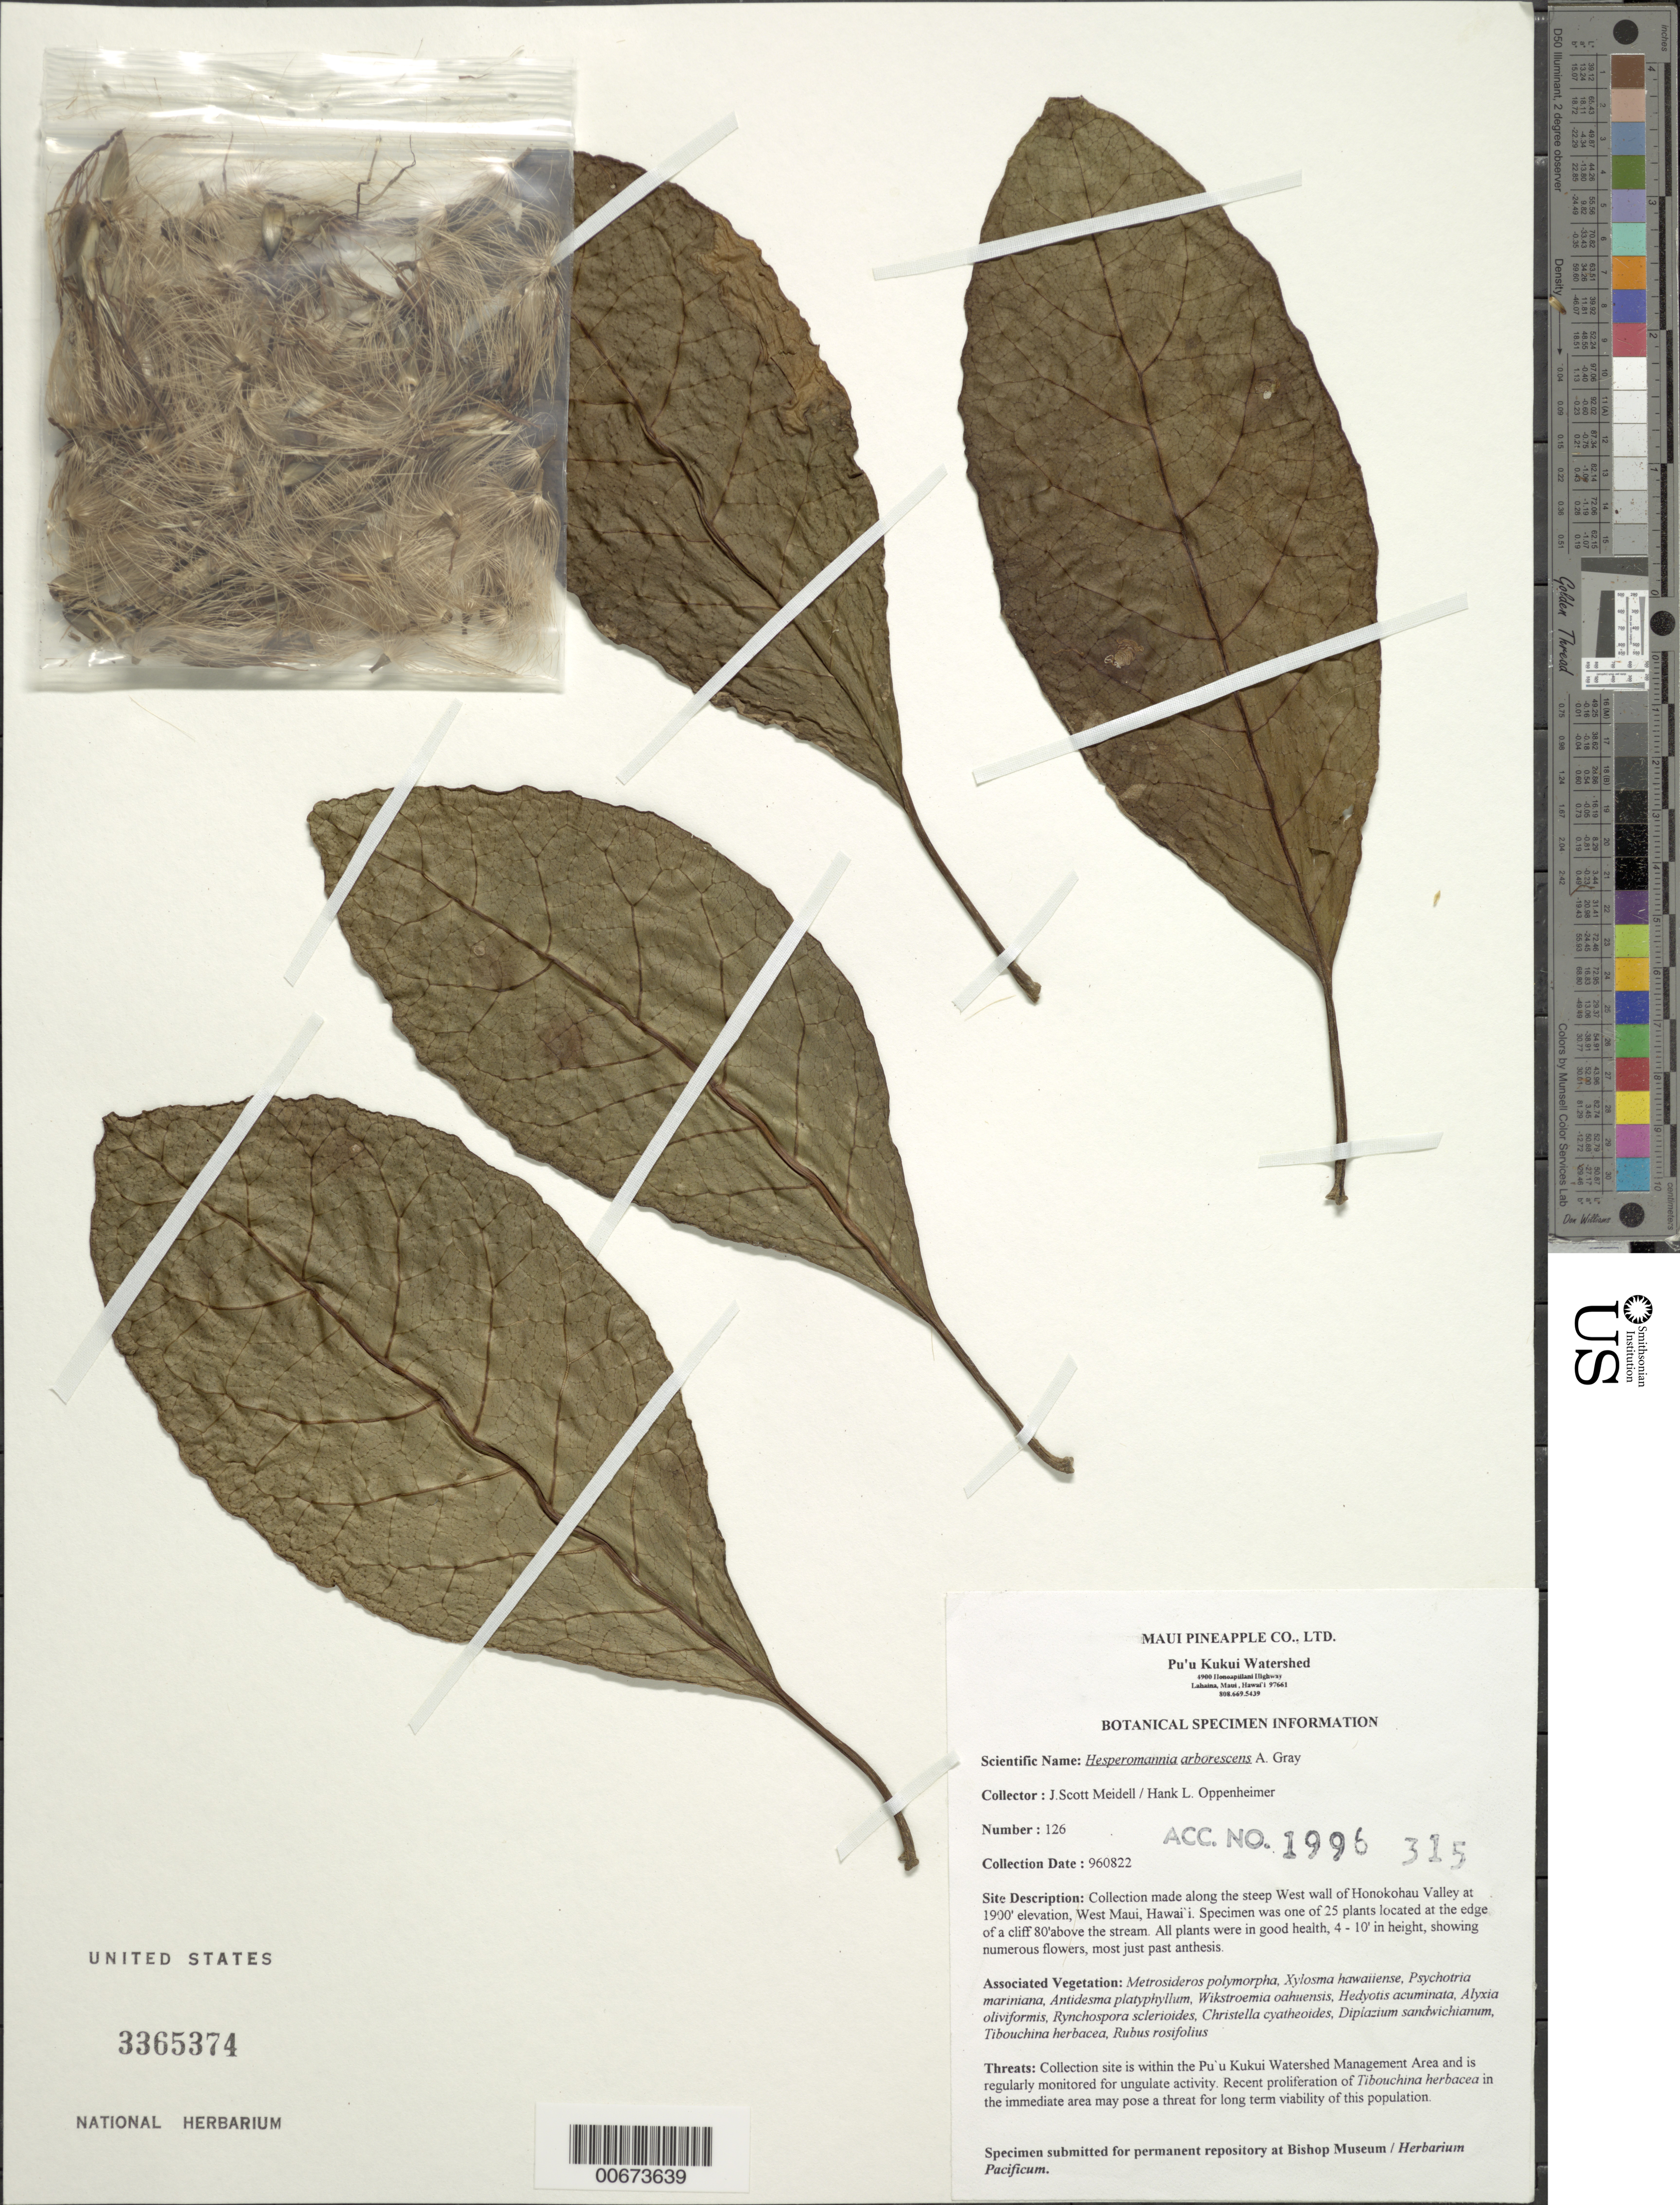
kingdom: Plantae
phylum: Tracheophyta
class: Magnoliopsida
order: Asterales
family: Asteraceae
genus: Hesperomannia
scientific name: Hesperomannia arborescens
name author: A. Gray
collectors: J. Meidell & H. L. Oppenheimer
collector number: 126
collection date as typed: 22 Aug 1996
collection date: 1996-08-22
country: United States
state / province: Hawaii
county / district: Maui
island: Maui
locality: West Maui, along the steep W wall of Honokohau Valley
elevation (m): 579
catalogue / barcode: US 3365374